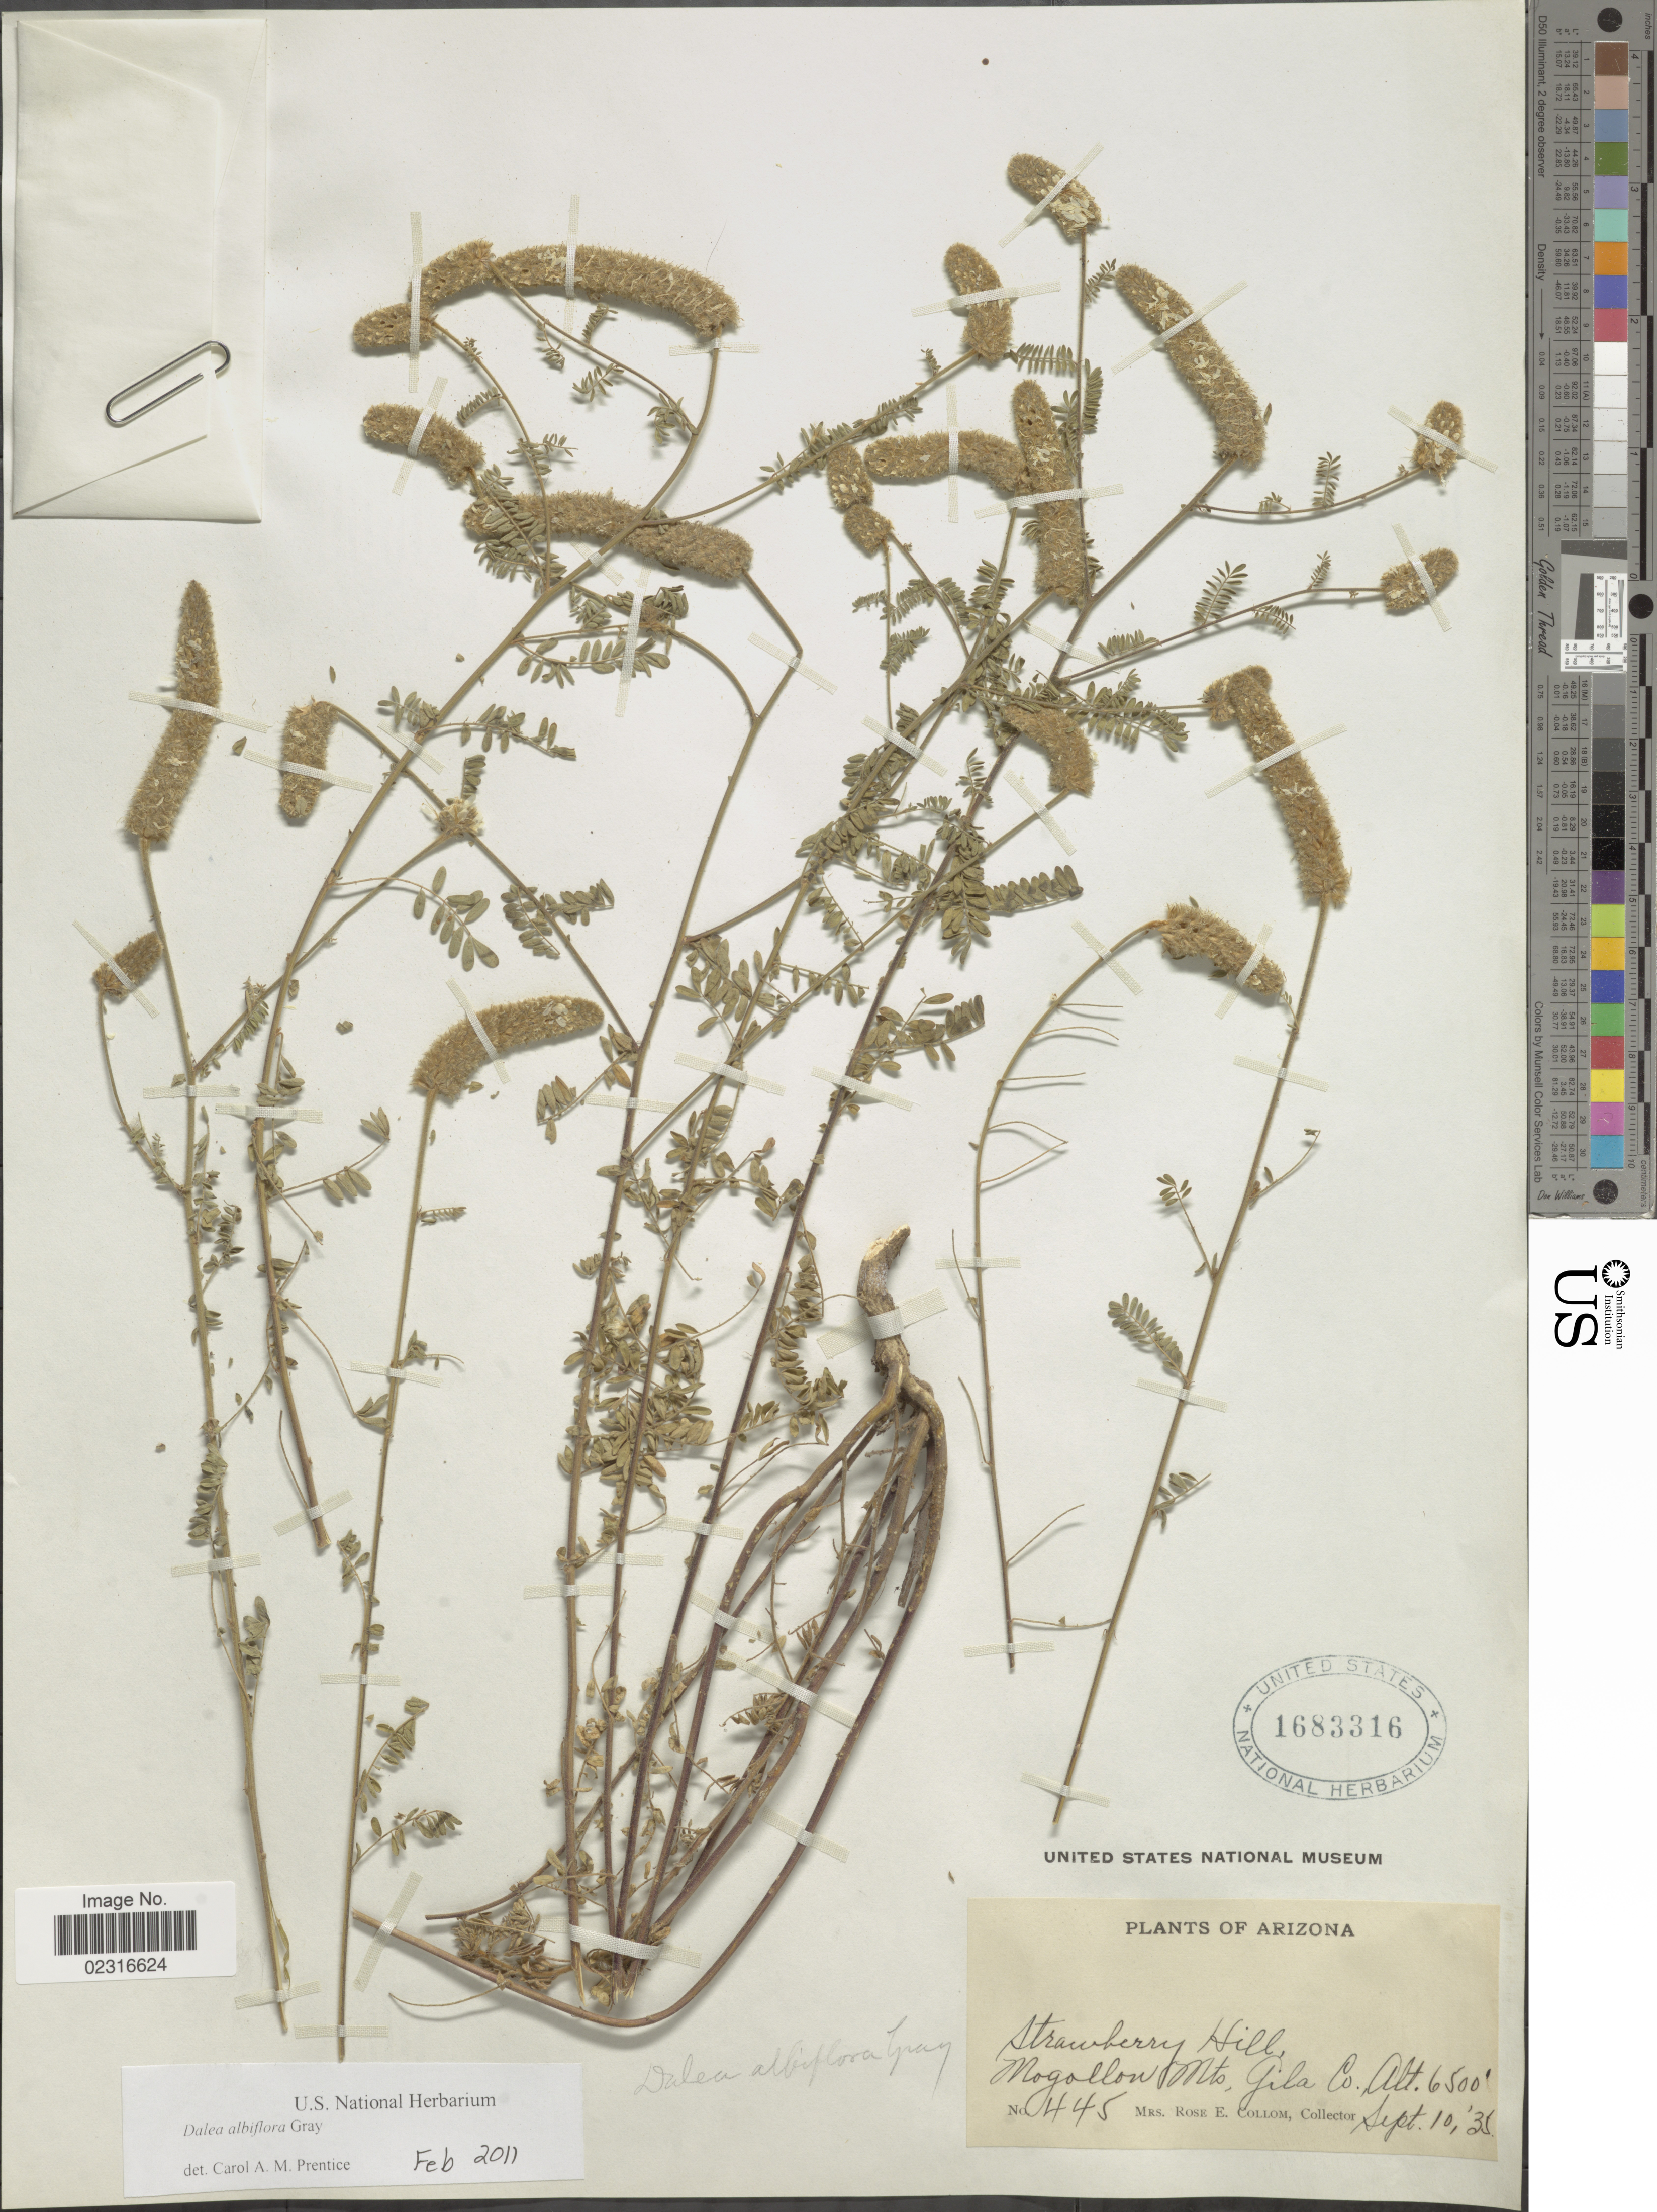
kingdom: Plantae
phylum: Tracheophyta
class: Magnoliopsida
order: Fabales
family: Fabaceae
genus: Dalea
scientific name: Dalea albiflora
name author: A. Gray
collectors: R. E. Collom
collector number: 445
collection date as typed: Transcribed d/m/y: 10/9/35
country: United States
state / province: Arizona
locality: Mogollon Mts, Gila Co.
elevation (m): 1981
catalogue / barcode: US 1683316